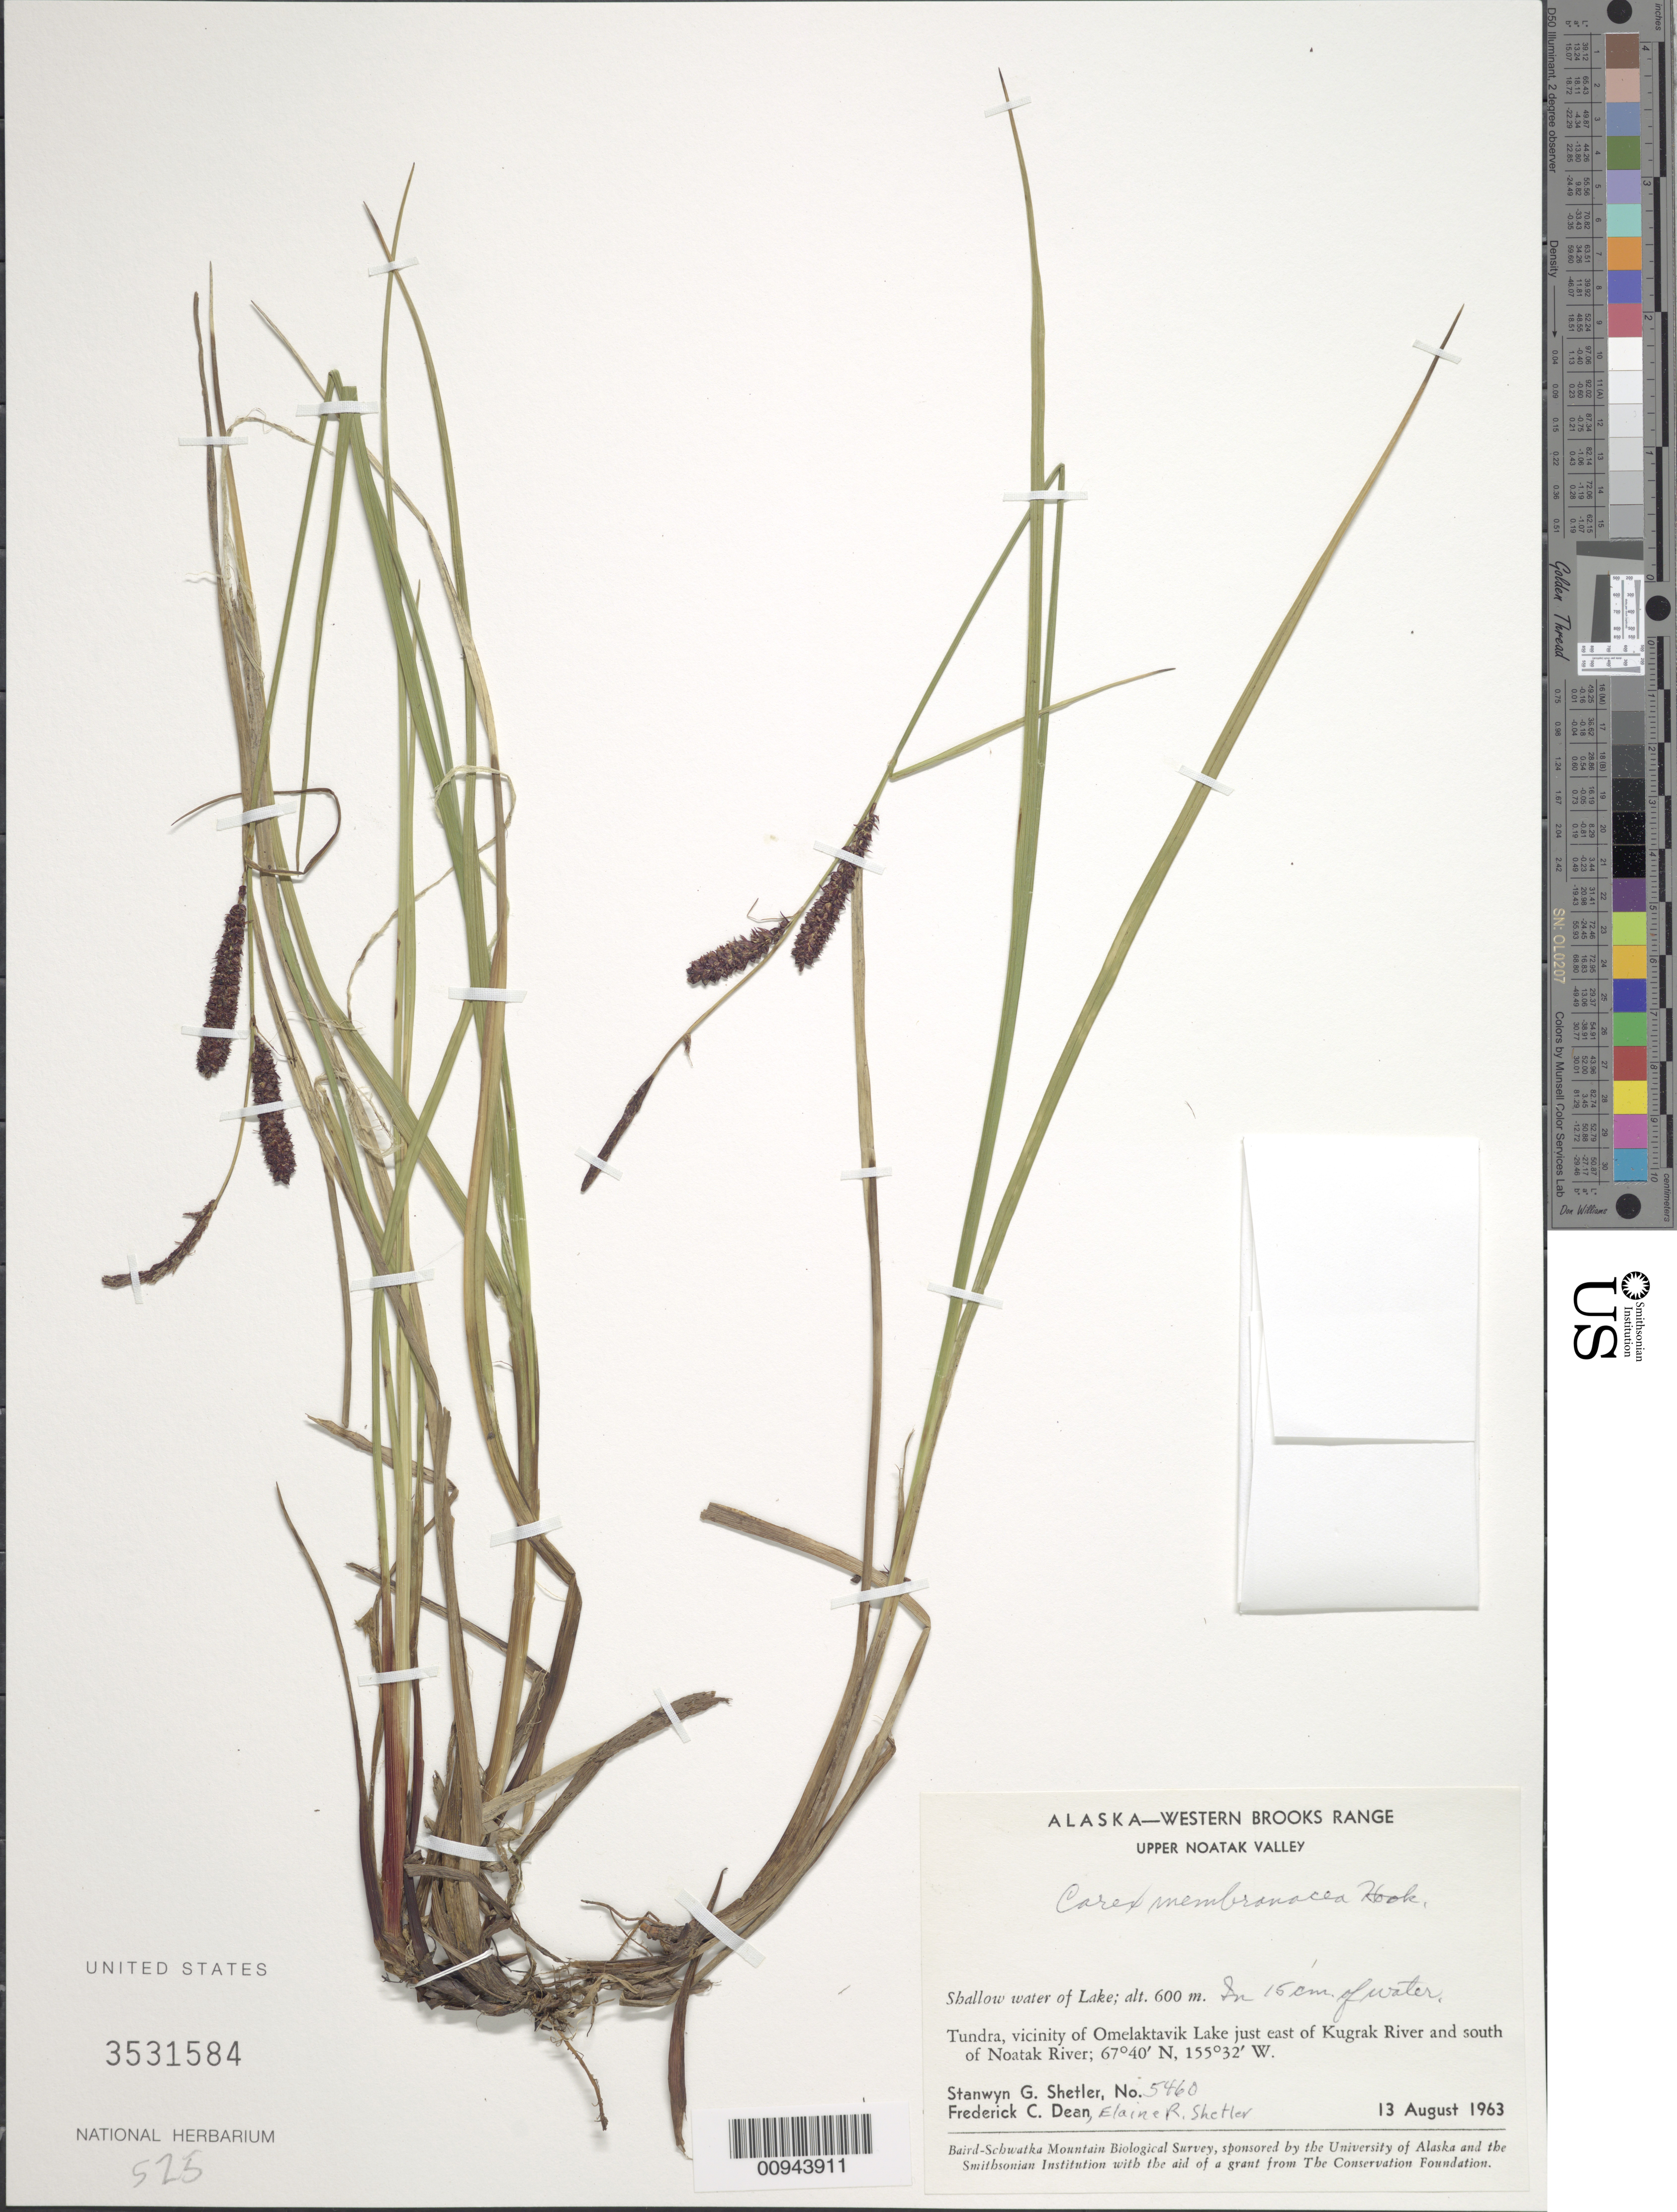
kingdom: Plantae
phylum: Tracheophyta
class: Liliopsida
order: Poales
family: Cyperaceae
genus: Carex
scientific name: Carex membranacea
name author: Hook.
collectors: S. Shetler, F. C. Dean & E. R. Shetler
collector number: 5460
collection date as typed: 13 Aug 1963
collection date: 1963-08-13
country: United States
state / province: Alaska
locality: Vicinity of Omelaktavik Lake just east of Kugrak River and south of Noatak River. Western Brooks Range, Upper Noatak Valley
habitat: Tundra. Shallow water of Lake.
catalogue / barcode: US 3531584